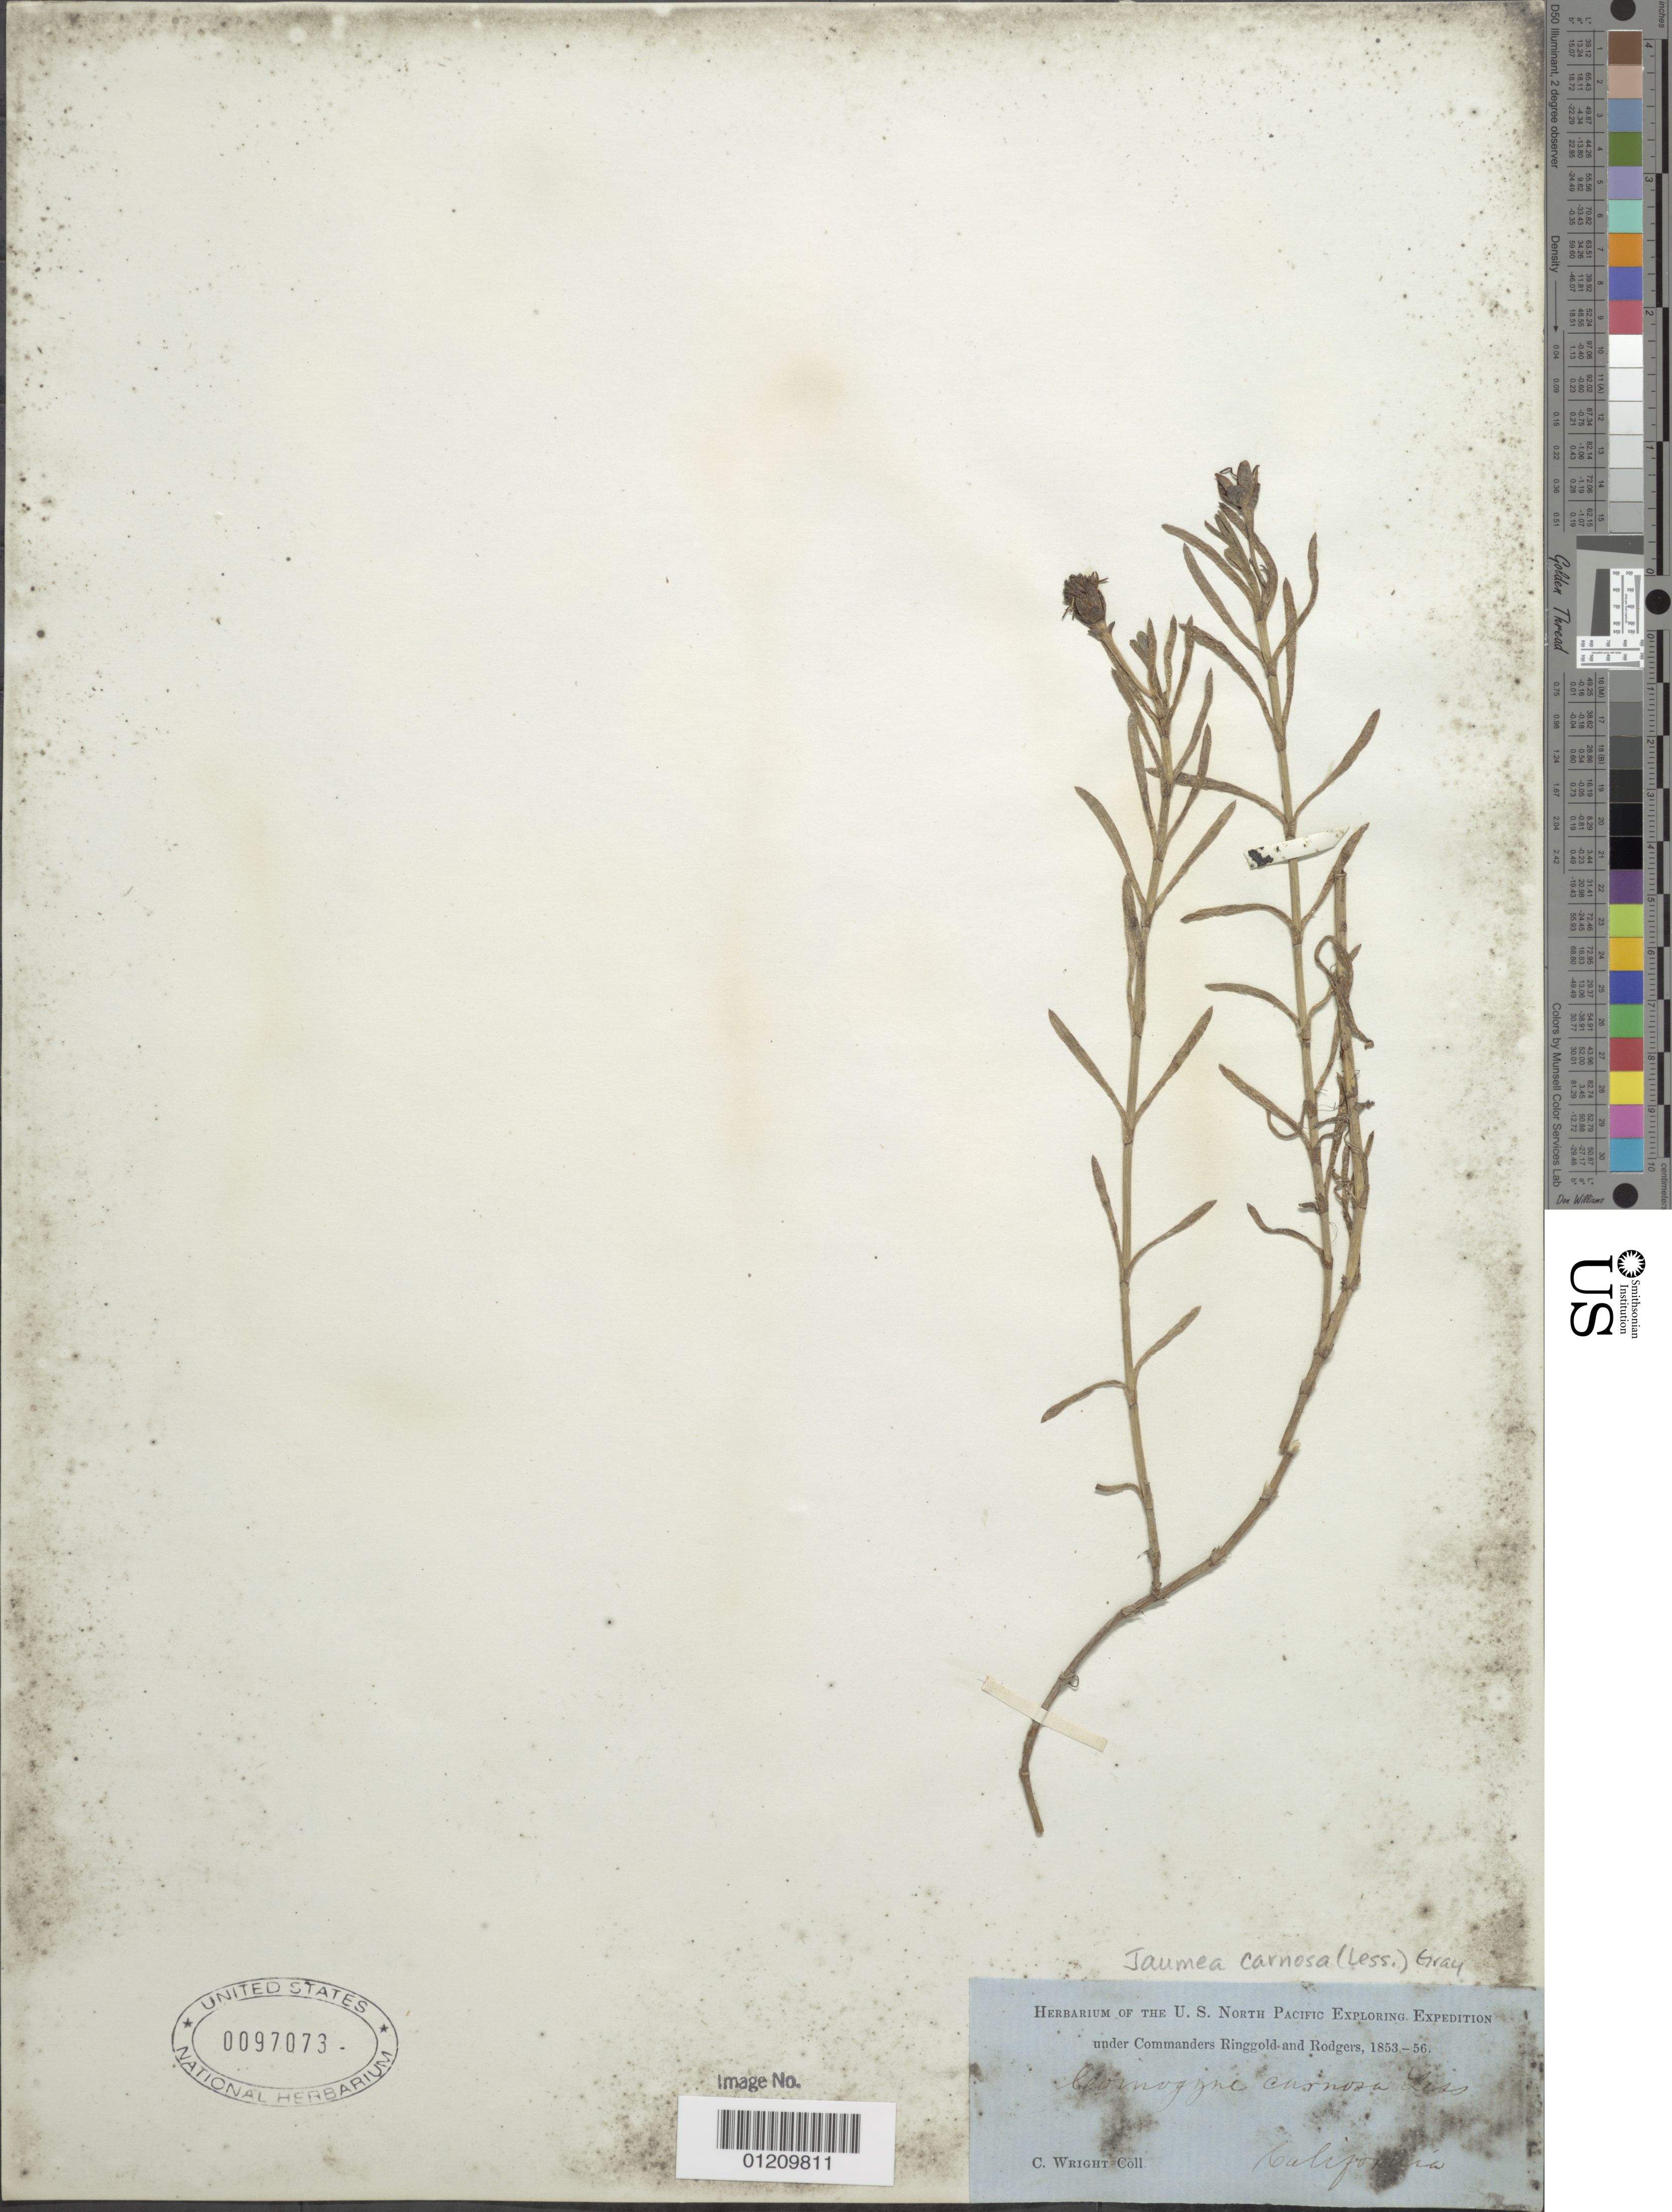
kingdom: Plantae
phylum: Tracheophyta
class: Magnoliopsida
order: Asterales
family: Asteraceae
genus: Jaumea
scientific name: Jaumea carnosa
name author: (Less.) A. Gray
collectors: C. Wright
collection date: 1853/1856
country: United States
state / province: California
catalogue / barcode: US 97073